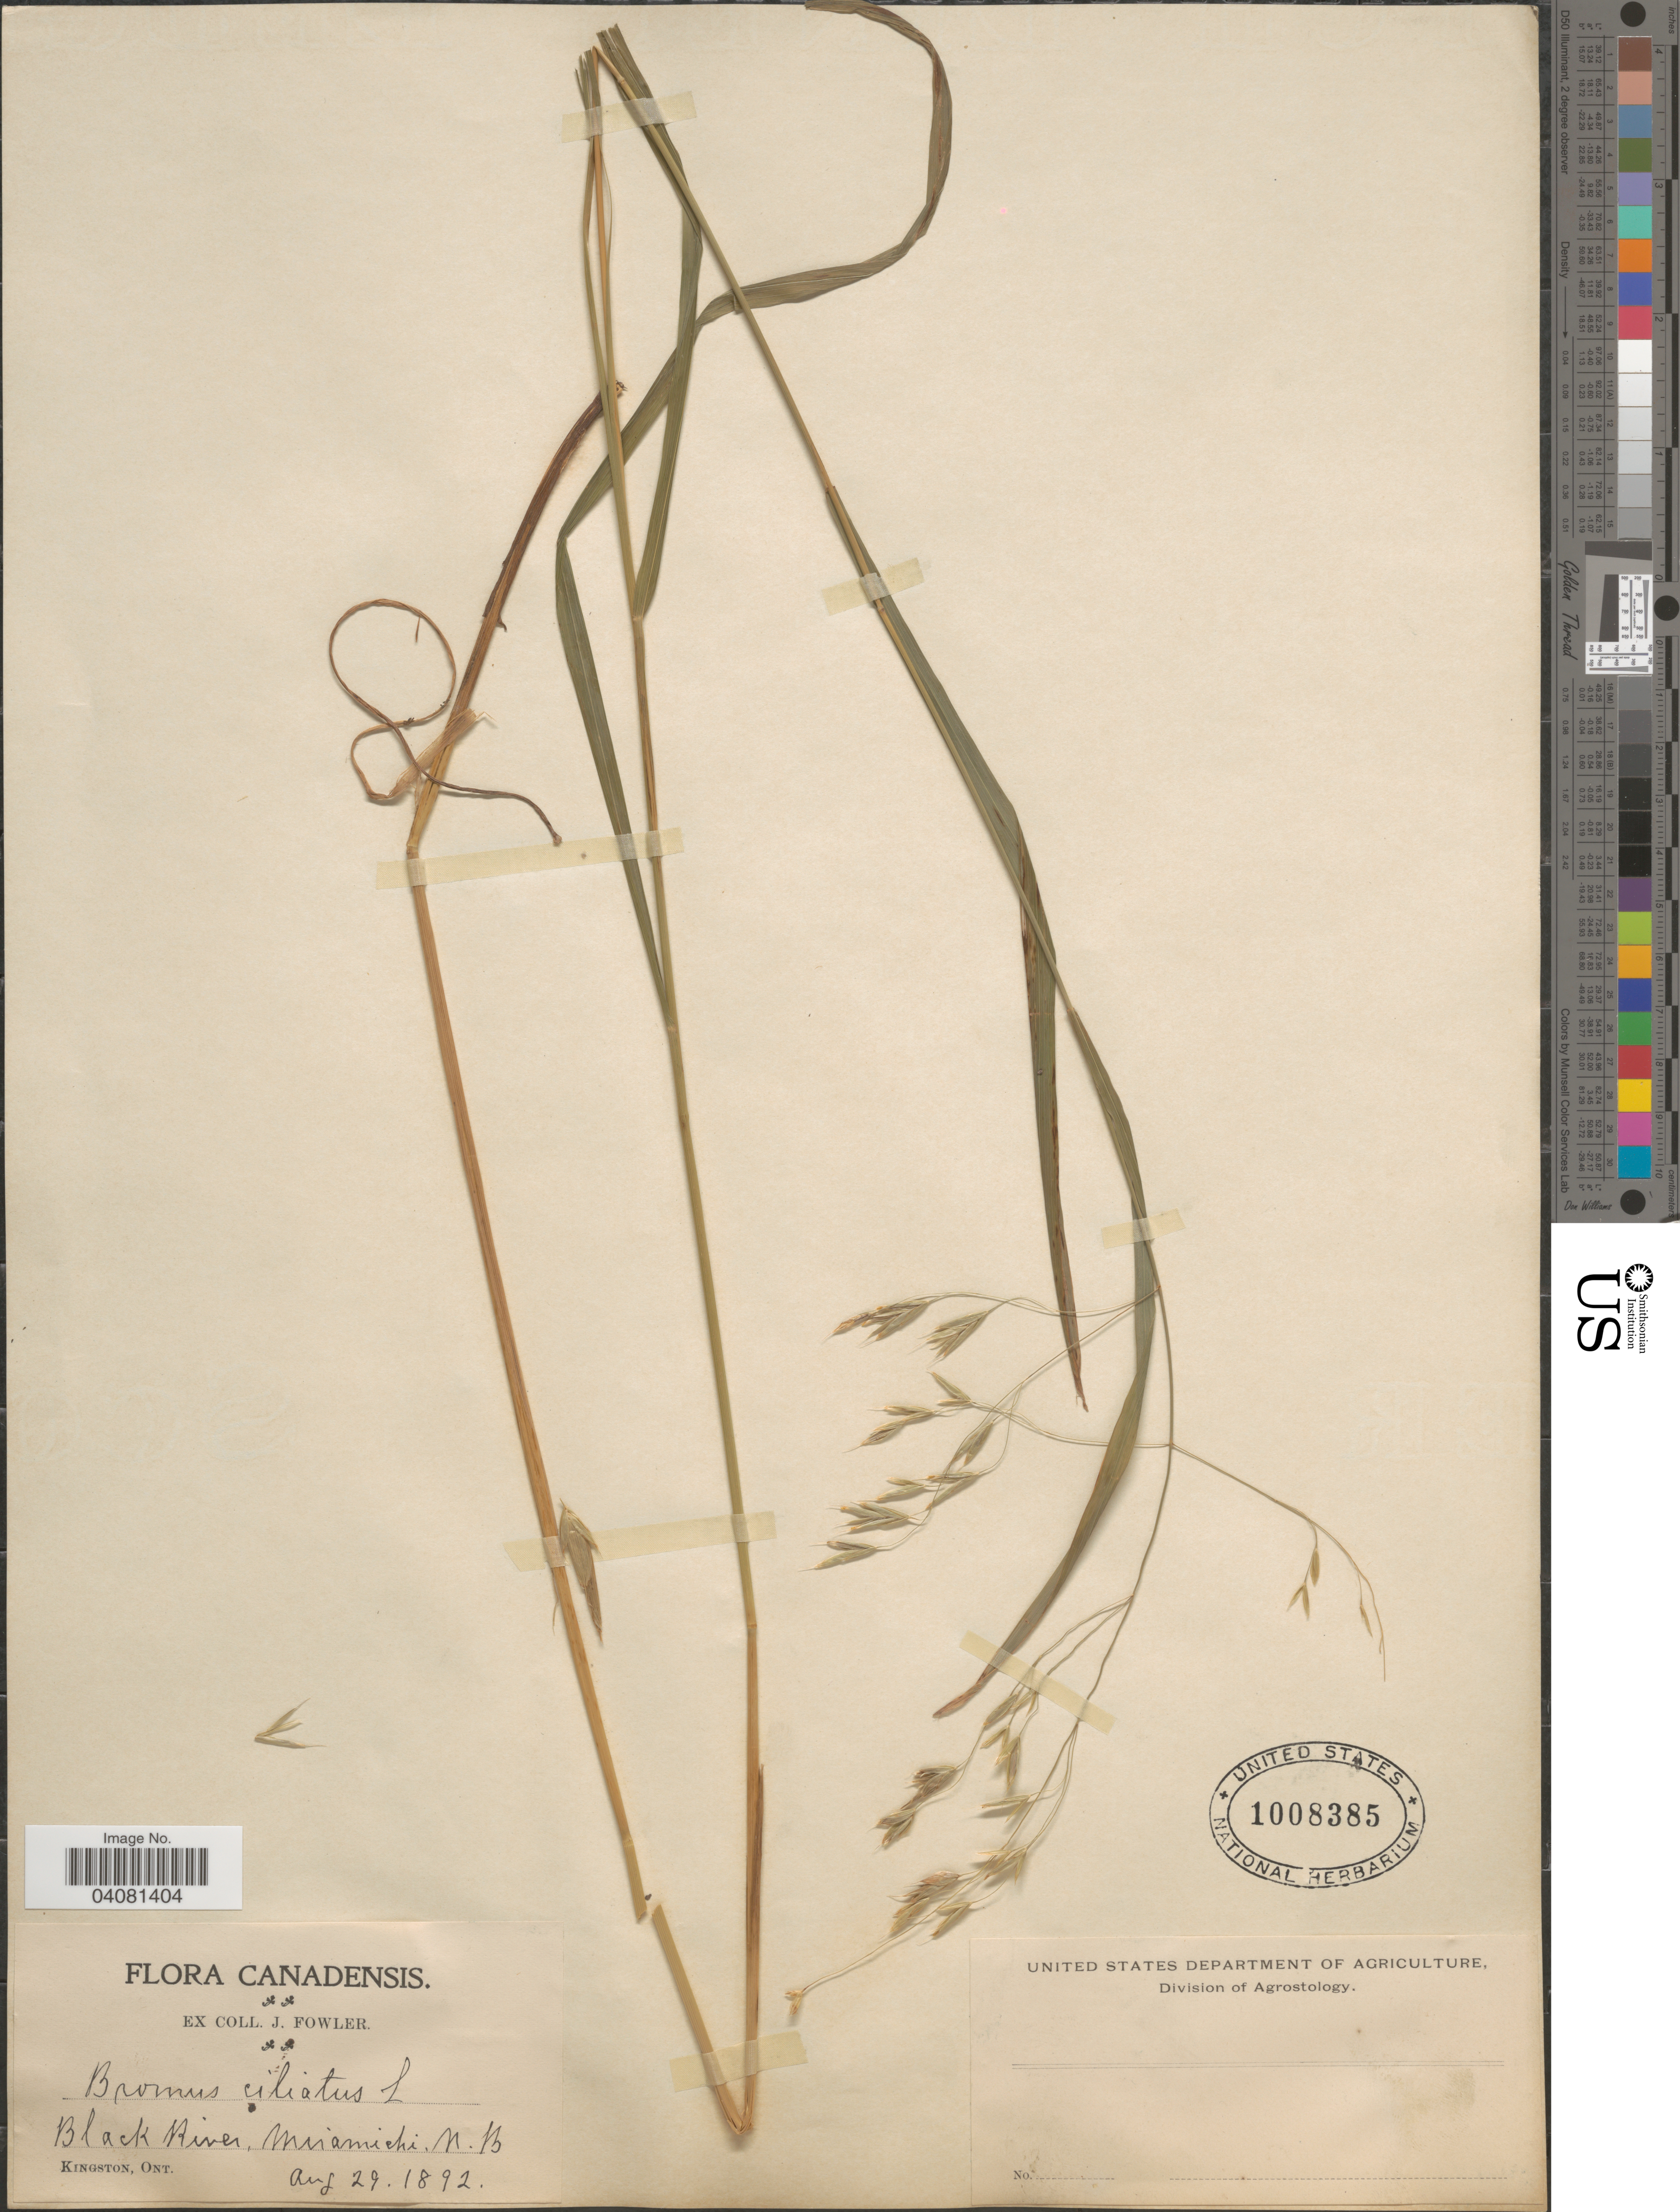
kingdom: Plantae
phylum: Tracheophyta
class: Liliopsida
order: Poales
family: Poaceae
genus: Bromus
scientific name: Bromus ciliatus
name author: L.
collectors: J. Fowler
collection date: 1892-08-29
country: Canada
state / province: New Brunswick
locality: Black River, Miramichi.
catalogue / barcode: US 1008385